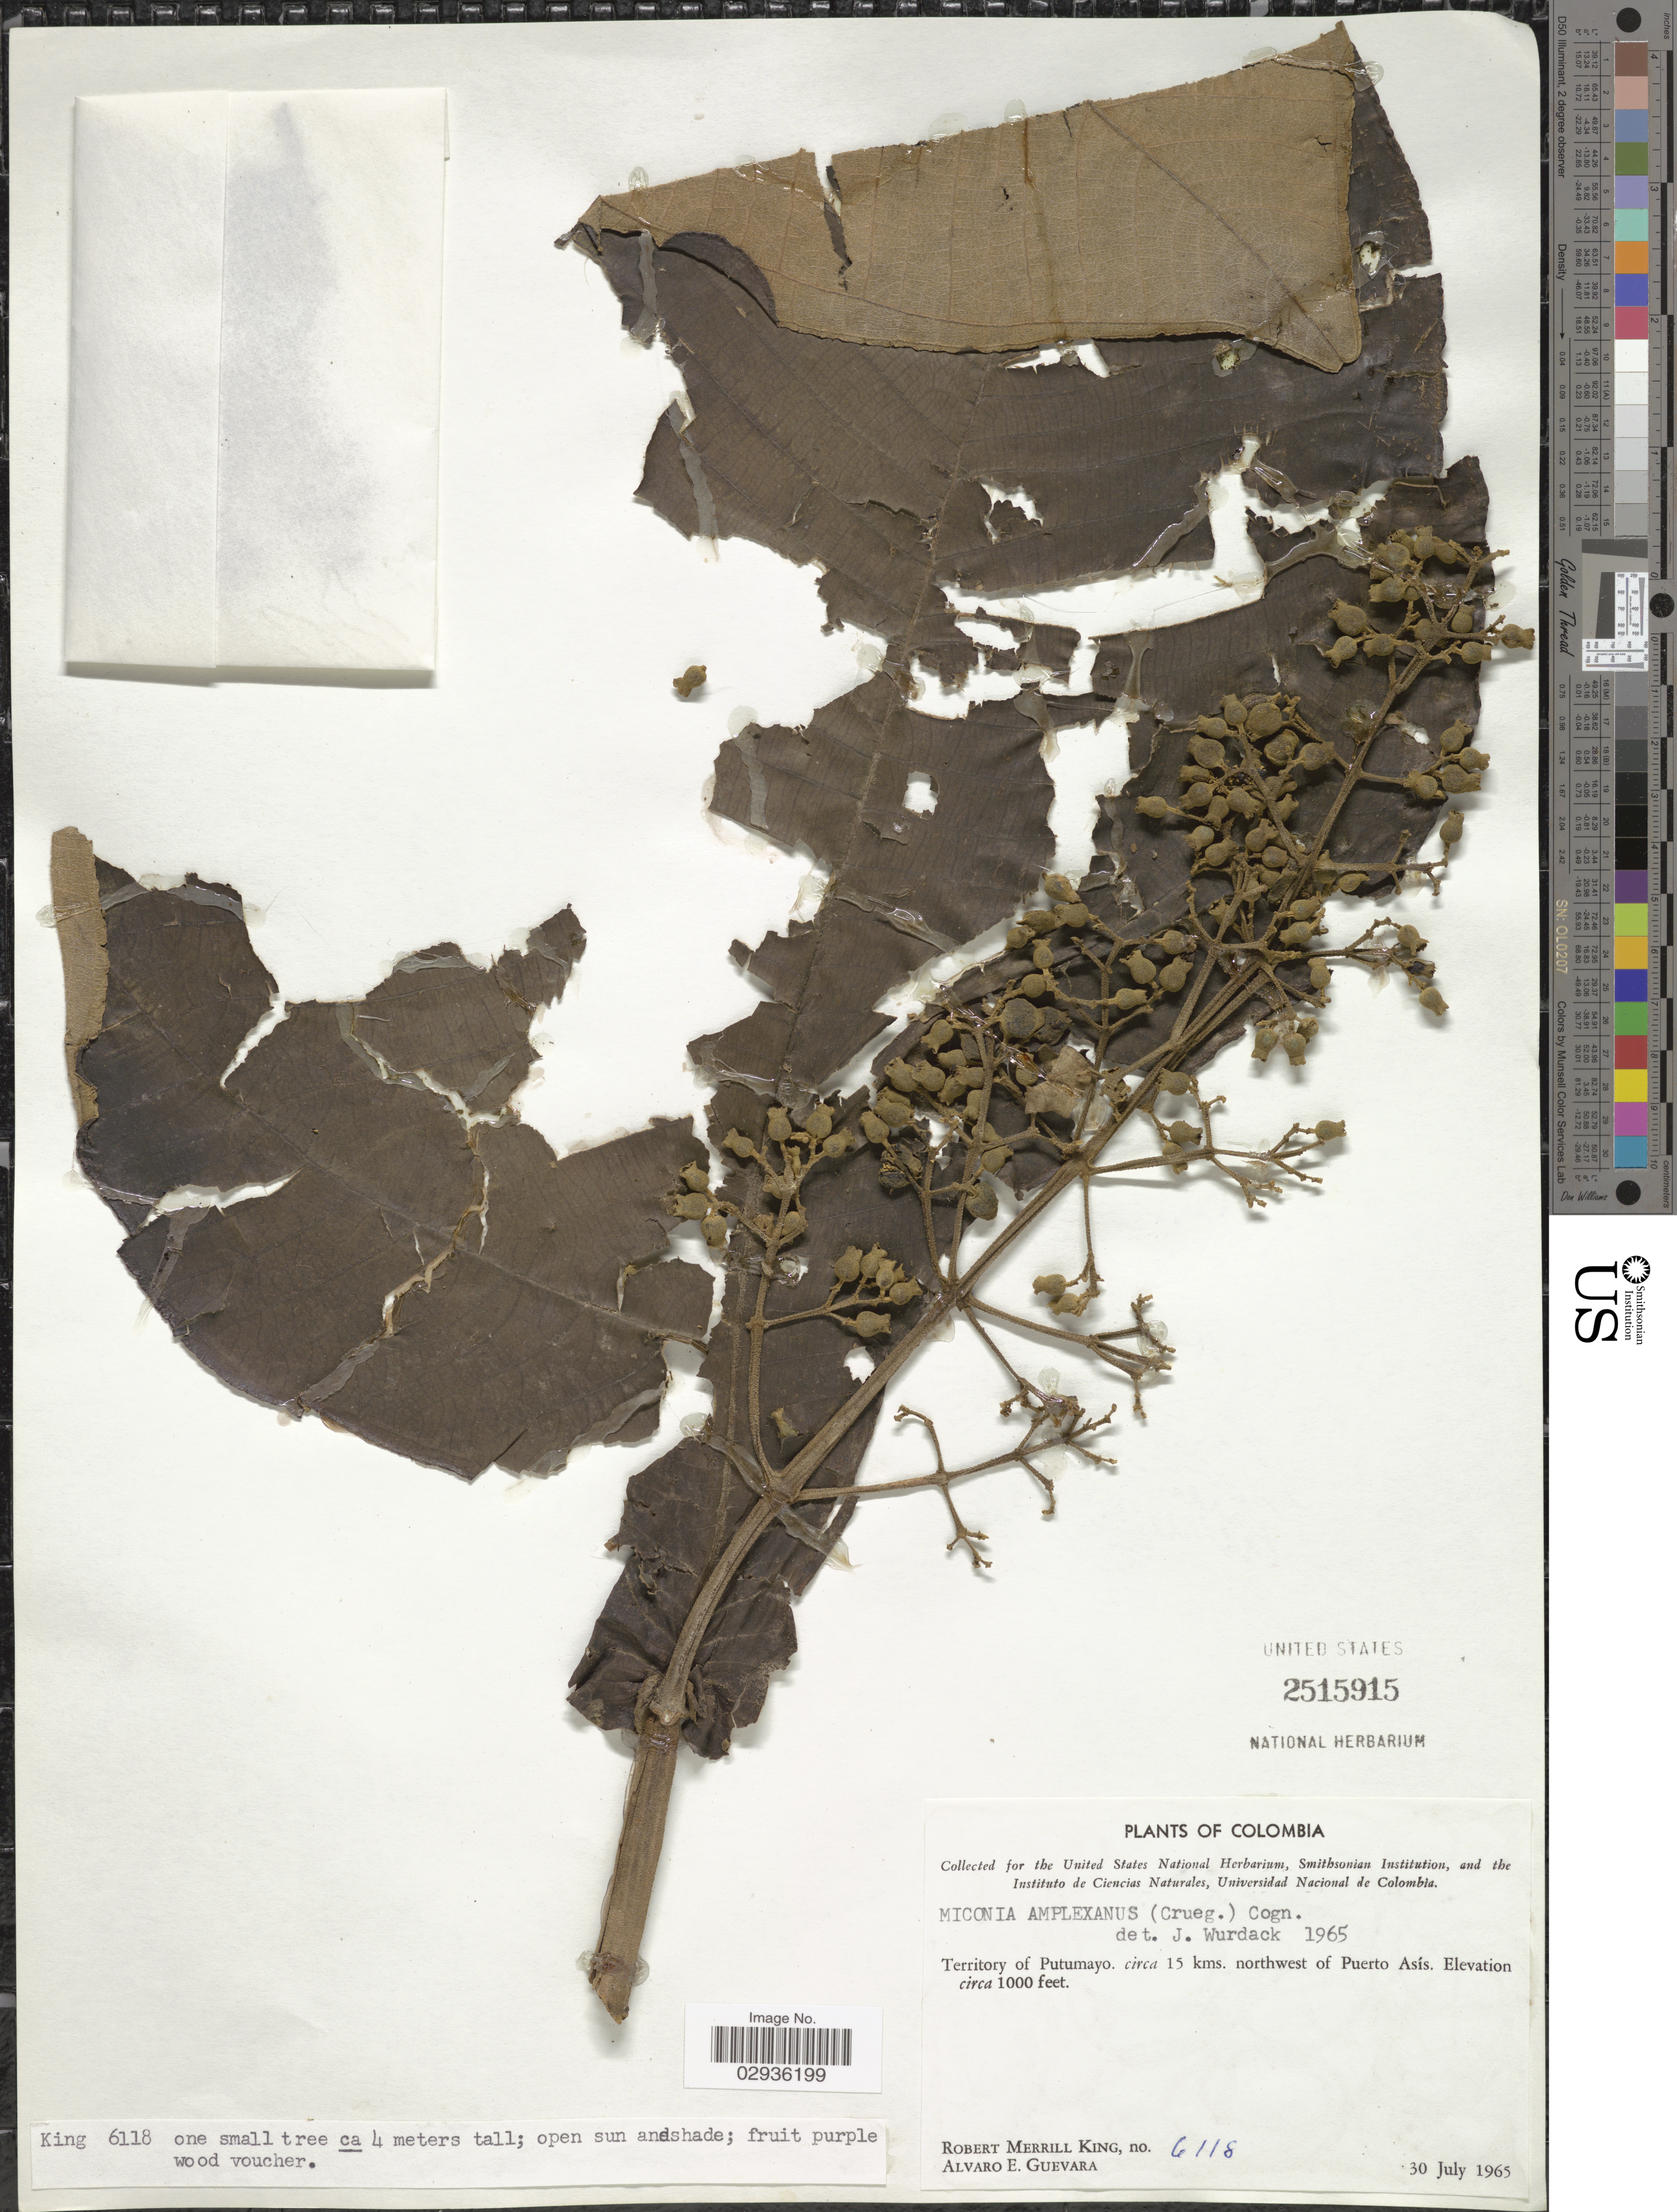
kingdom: Plantae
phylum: Tracheophyta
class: Magnoliopsida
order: Myrtales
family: Melastomataceae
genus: Miconia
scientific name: Miconia amplexans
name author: (Crueg.) Cogn.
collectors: R. M. King & A. E. Guevara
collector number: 6118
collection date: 1965-07-30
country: Colombia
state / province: Putumayo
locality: Territory of Putumaya. circa 15 kms. northwest of Puerto Asís.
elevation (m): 305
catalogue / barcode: US 2515915